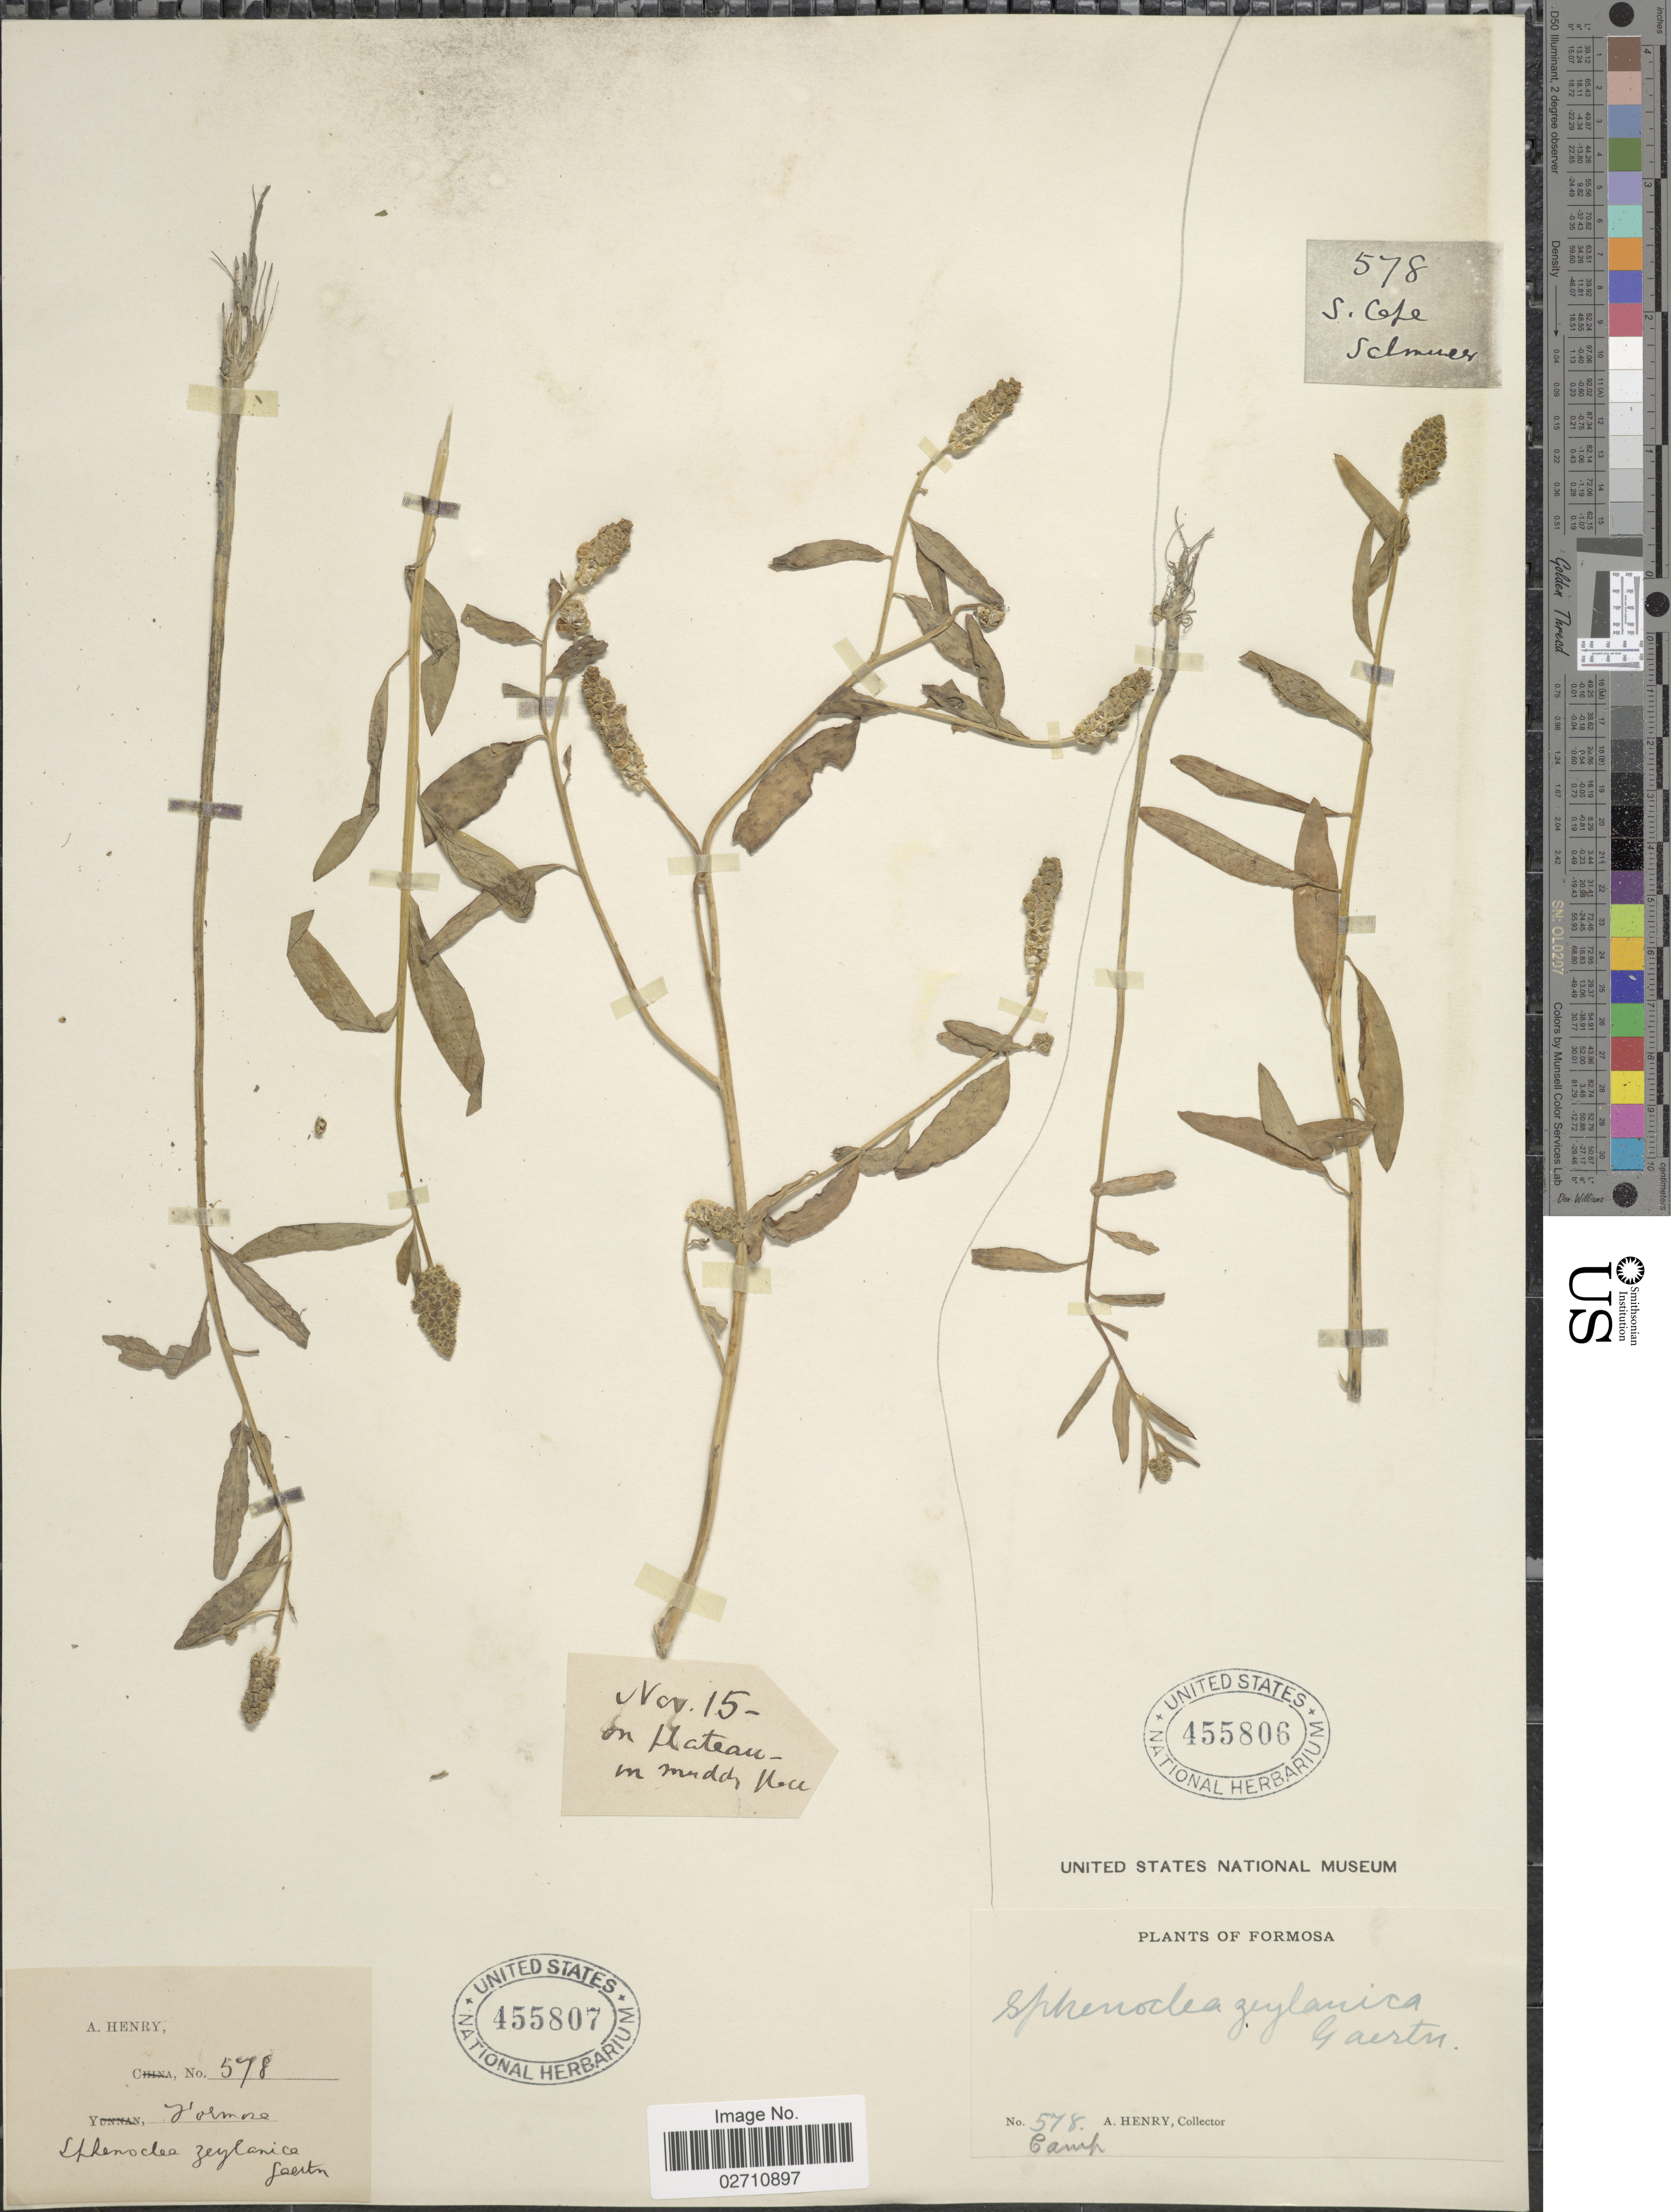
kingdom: Plantae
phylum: Tracheophyta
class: Magnoliopsida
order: Solanales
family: Sphenocleaceae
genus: Sphenoclea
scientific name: Sphenoclea zeylanica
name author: Gaertn.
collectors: A. Henry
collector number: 578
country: Taiwan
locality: Formosa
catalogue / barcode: US 455806